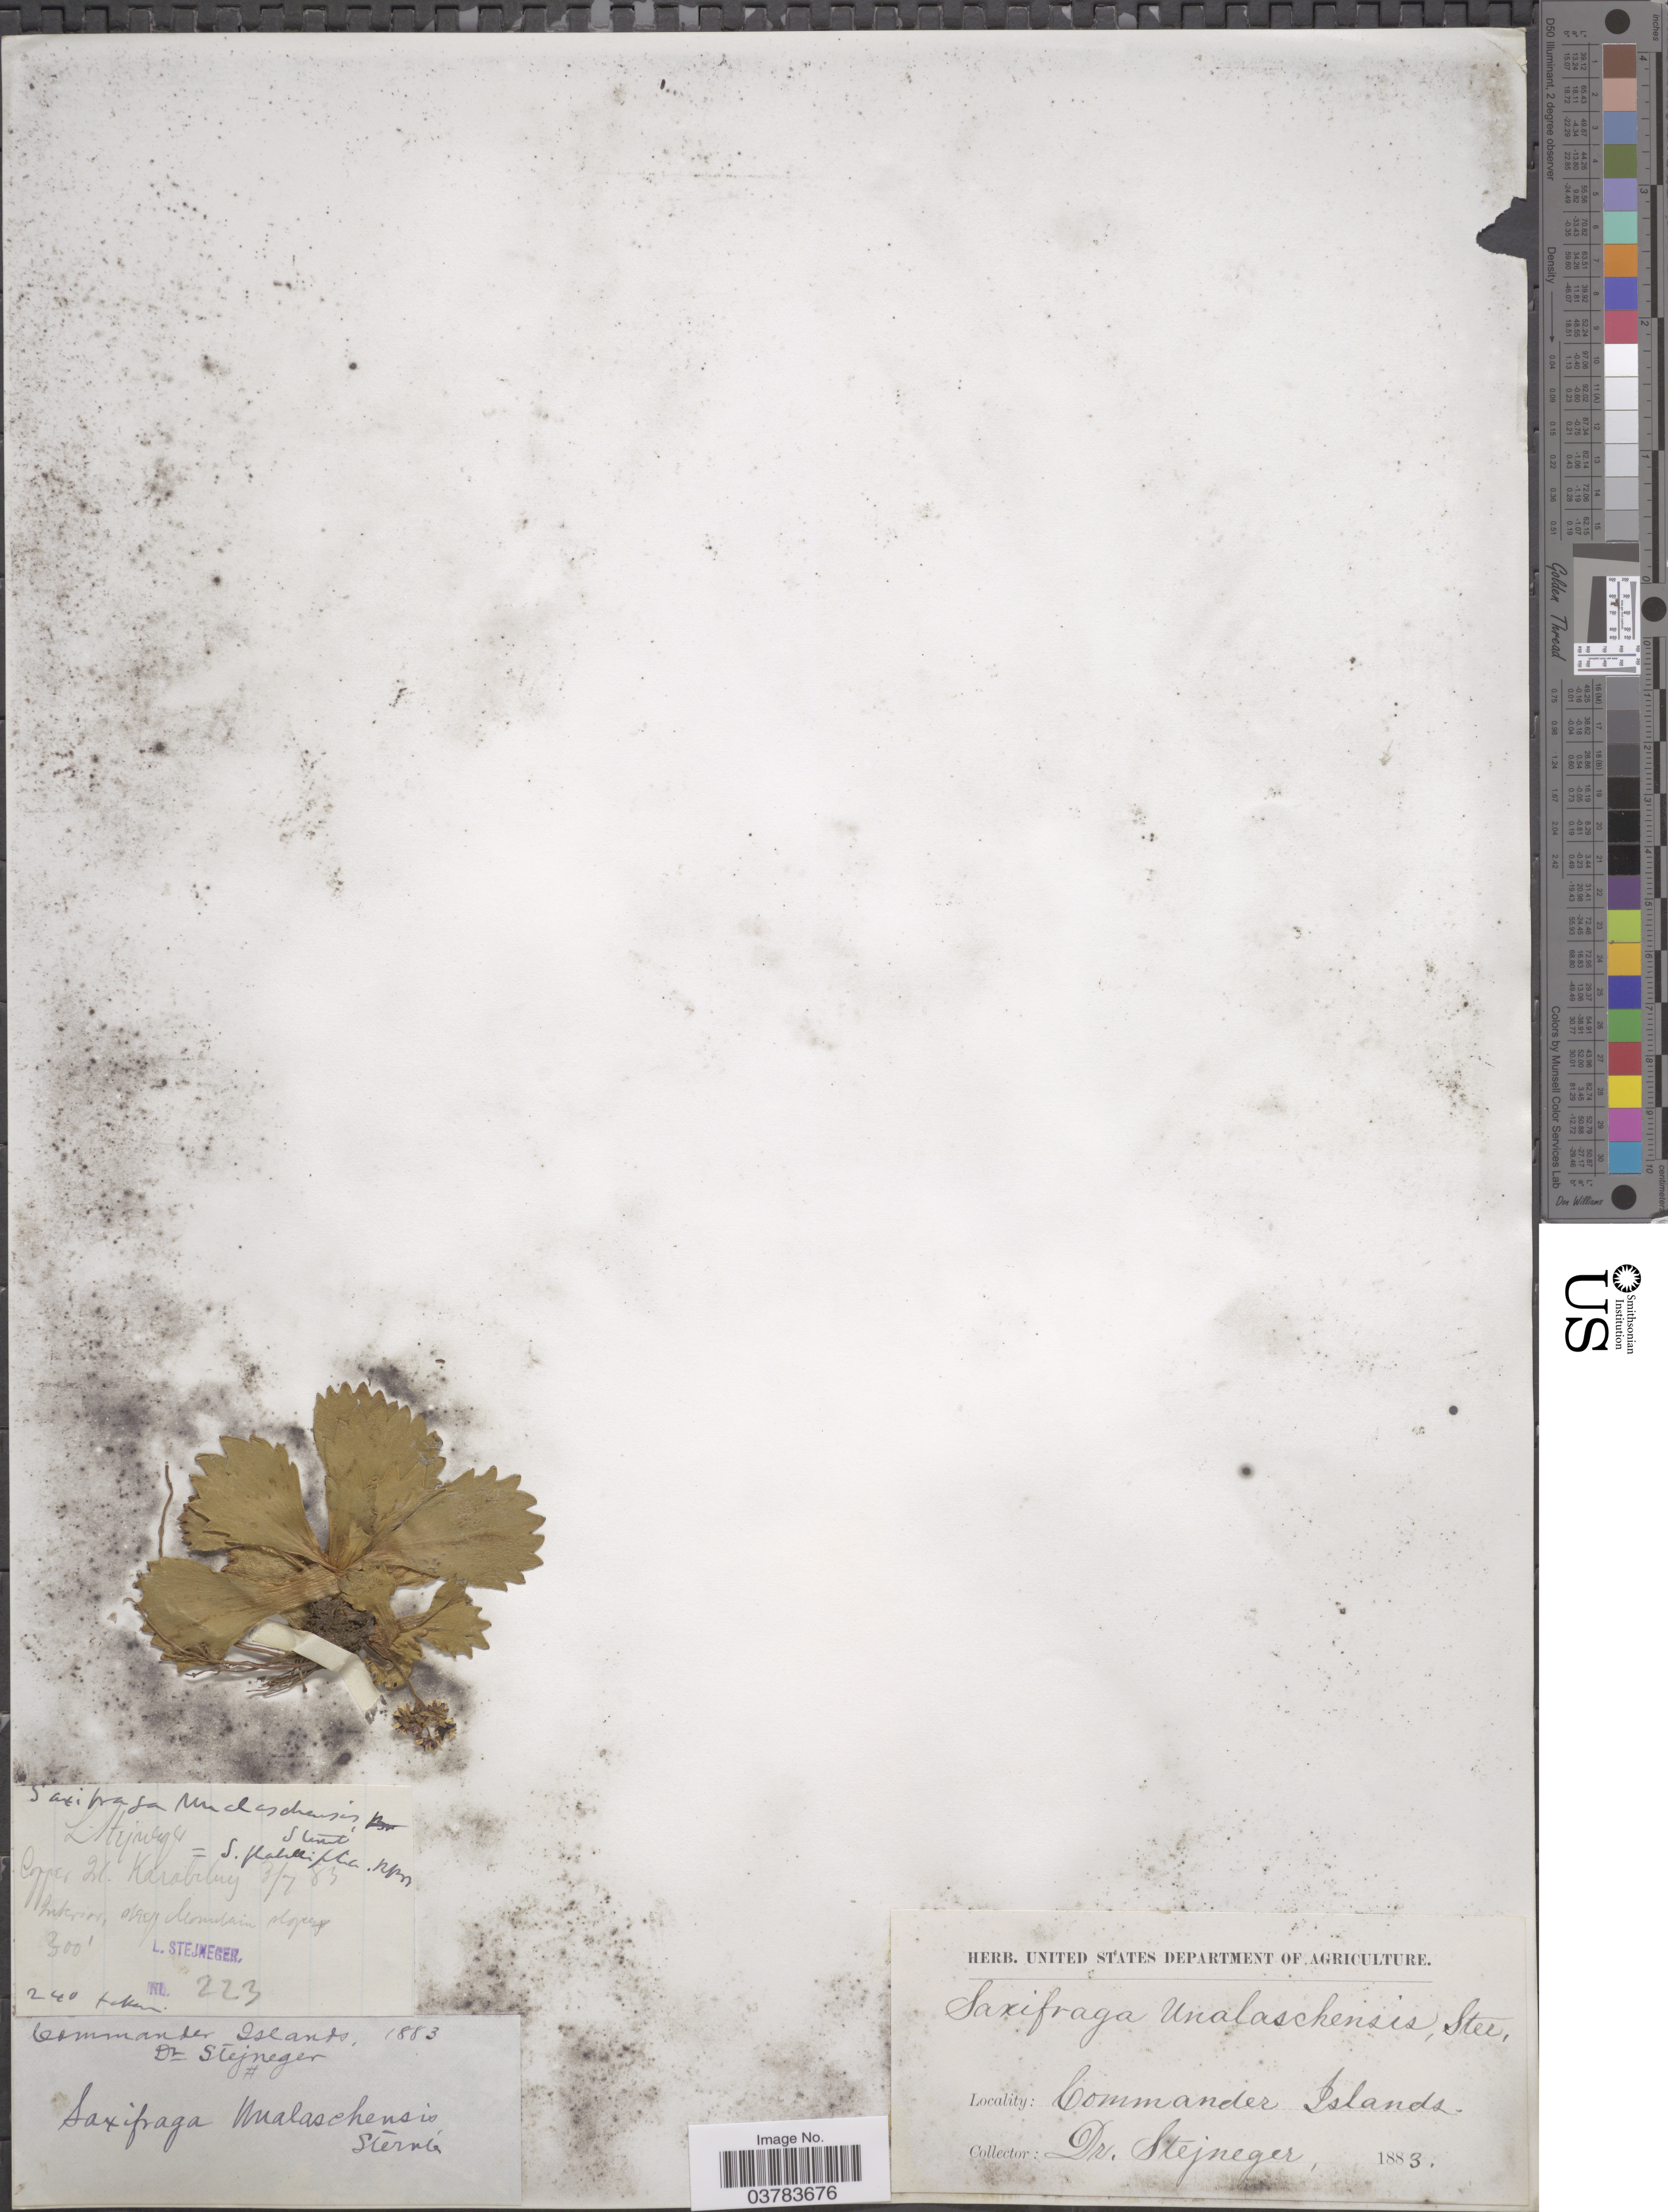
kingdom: Plantae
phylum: Tracheophyta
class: Magnoliopsida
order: Saxifragales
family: Saxifragaceae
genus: Micranthes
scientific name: Micranthes unalaschcensis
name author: (Sternb.) Gornall & H. Ohba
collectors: L. Stejneger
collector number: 223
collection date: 1883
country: Russian Federation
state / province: Kamchatka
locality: Commander Islands.